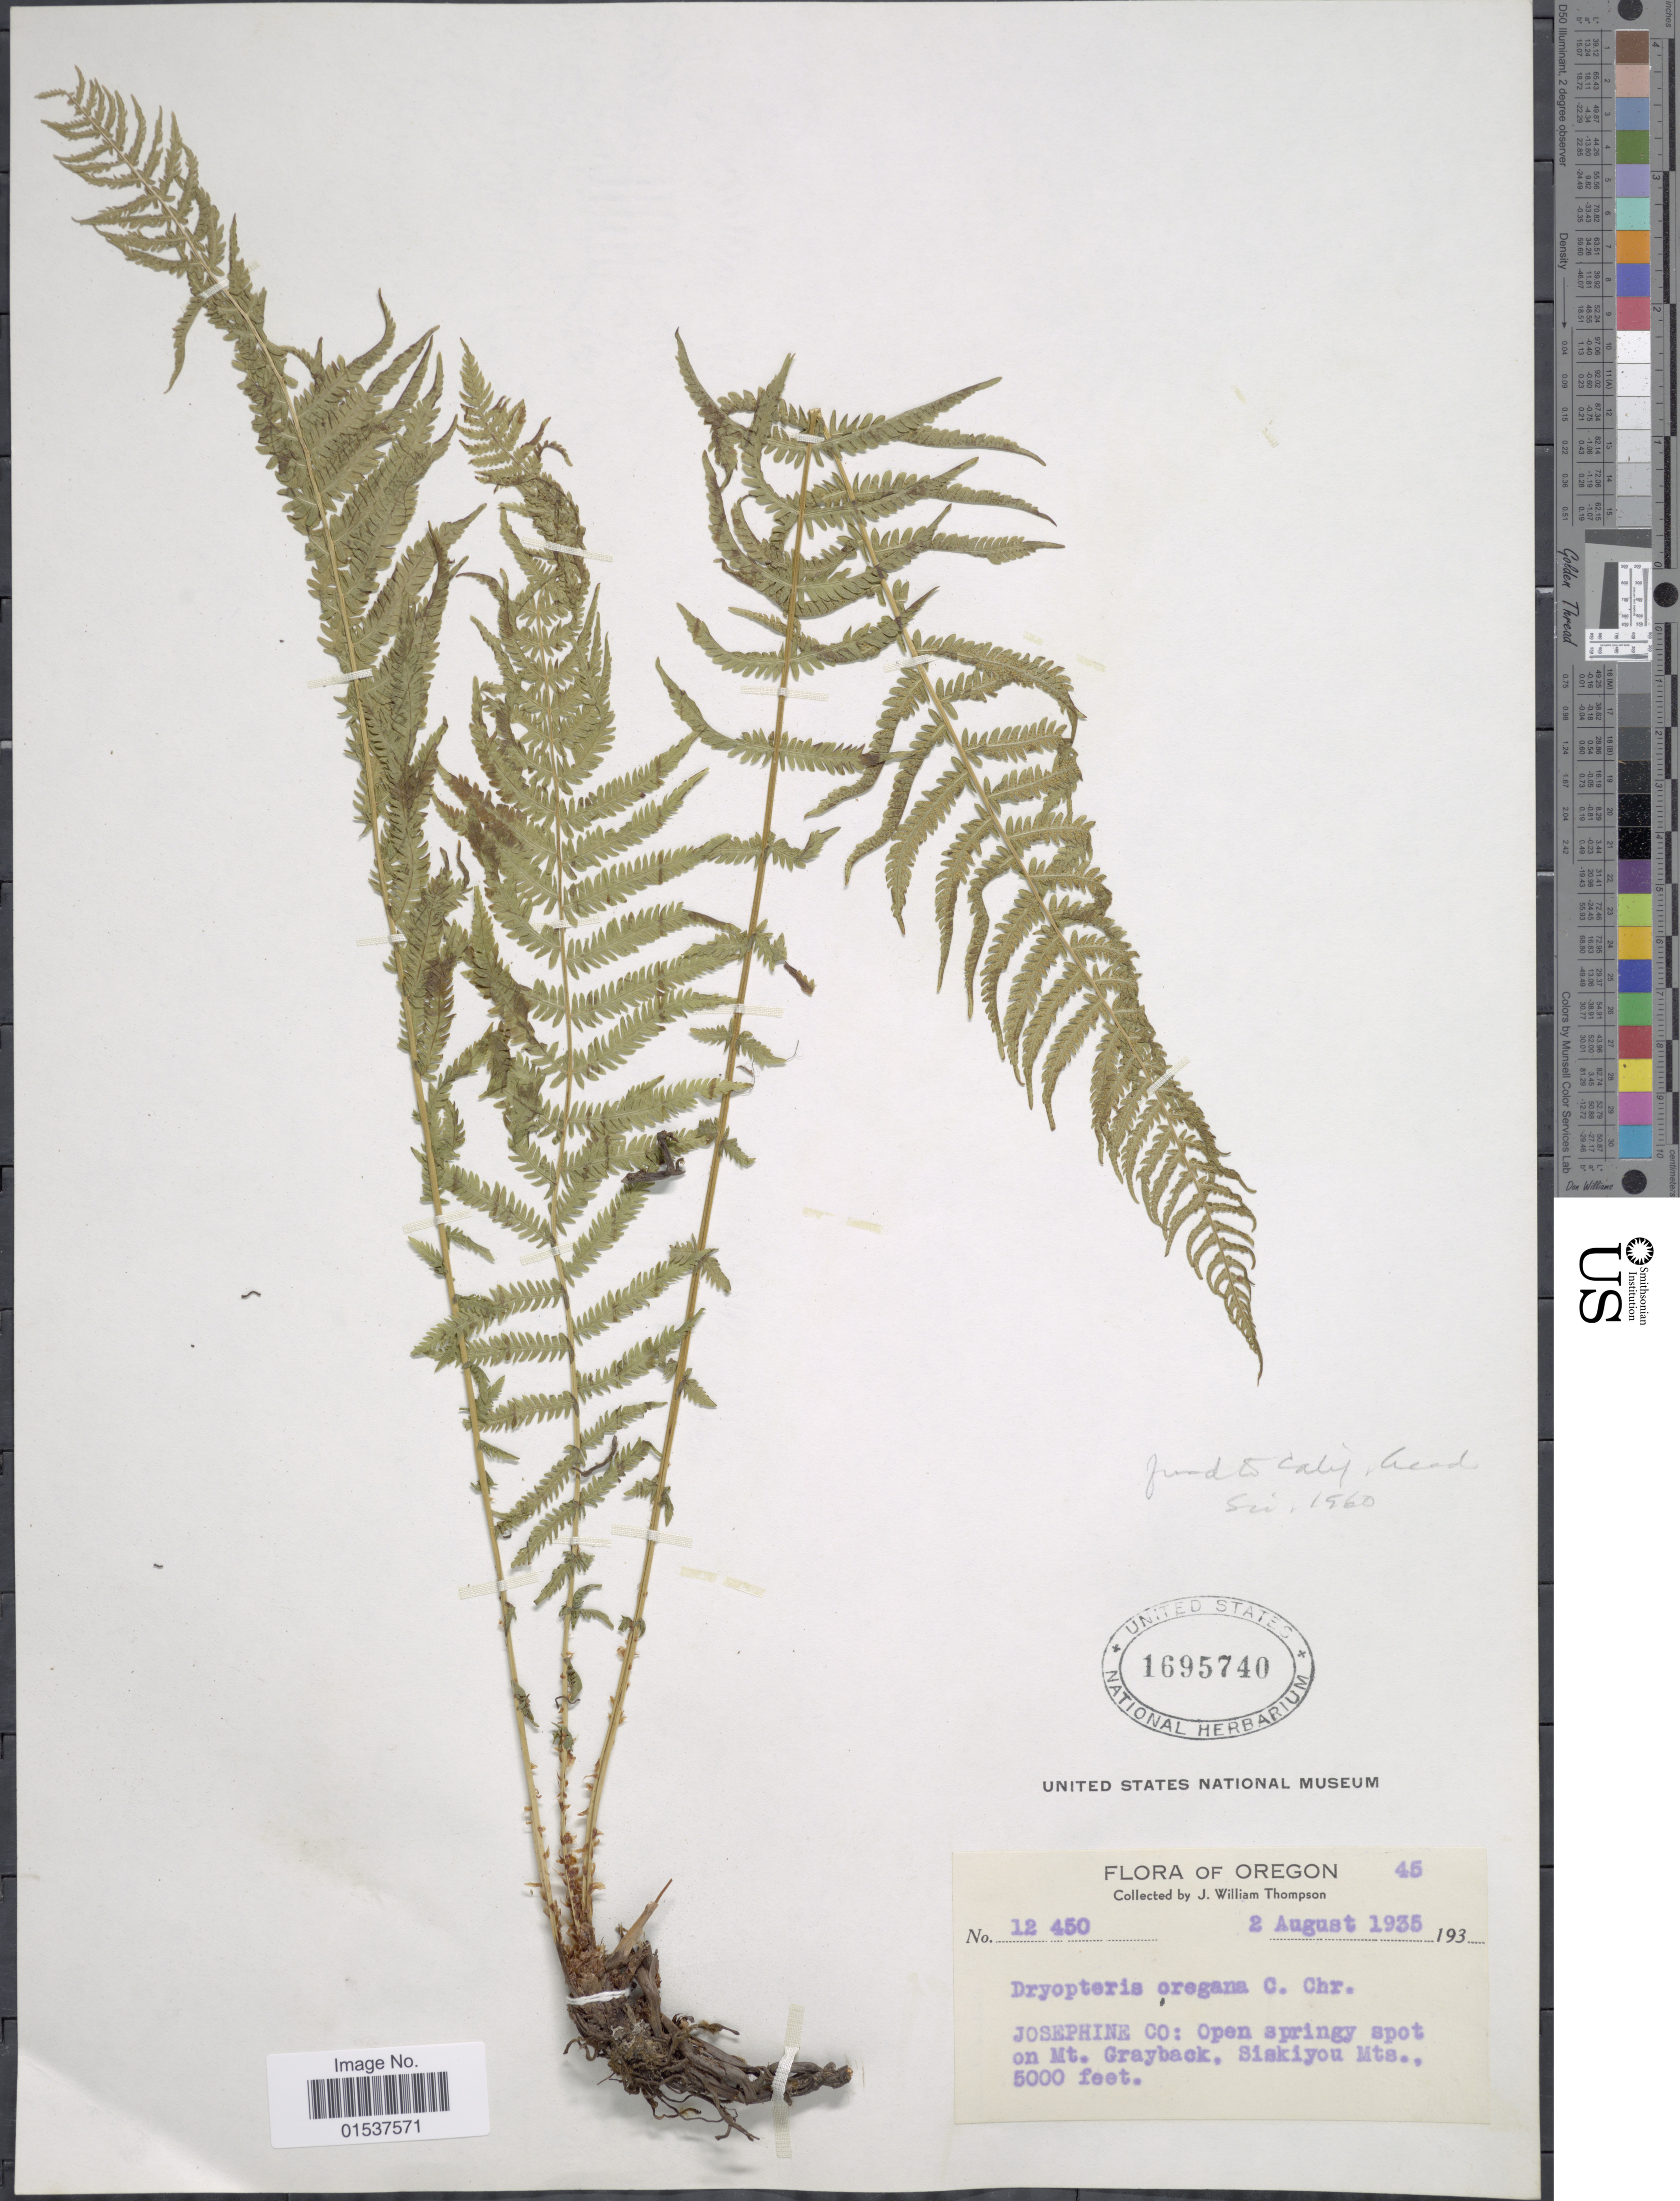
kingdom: Plantae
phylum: Tracheophyta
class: Polypodiopsida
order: Polypodiales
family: Thelypteridaceae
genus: Parathelypteris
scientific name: Parathelypteris nevadensis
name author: (Baker) Holttum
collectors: J. W. Thompson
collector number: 12450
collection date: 1935-08-02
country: United States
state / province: Oregon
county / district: Josephine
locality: Oregon, Josephine Co: open springs spot on Mt. Garyback, Siskiyou Mts.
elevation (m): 1524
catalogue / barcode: US 1695740